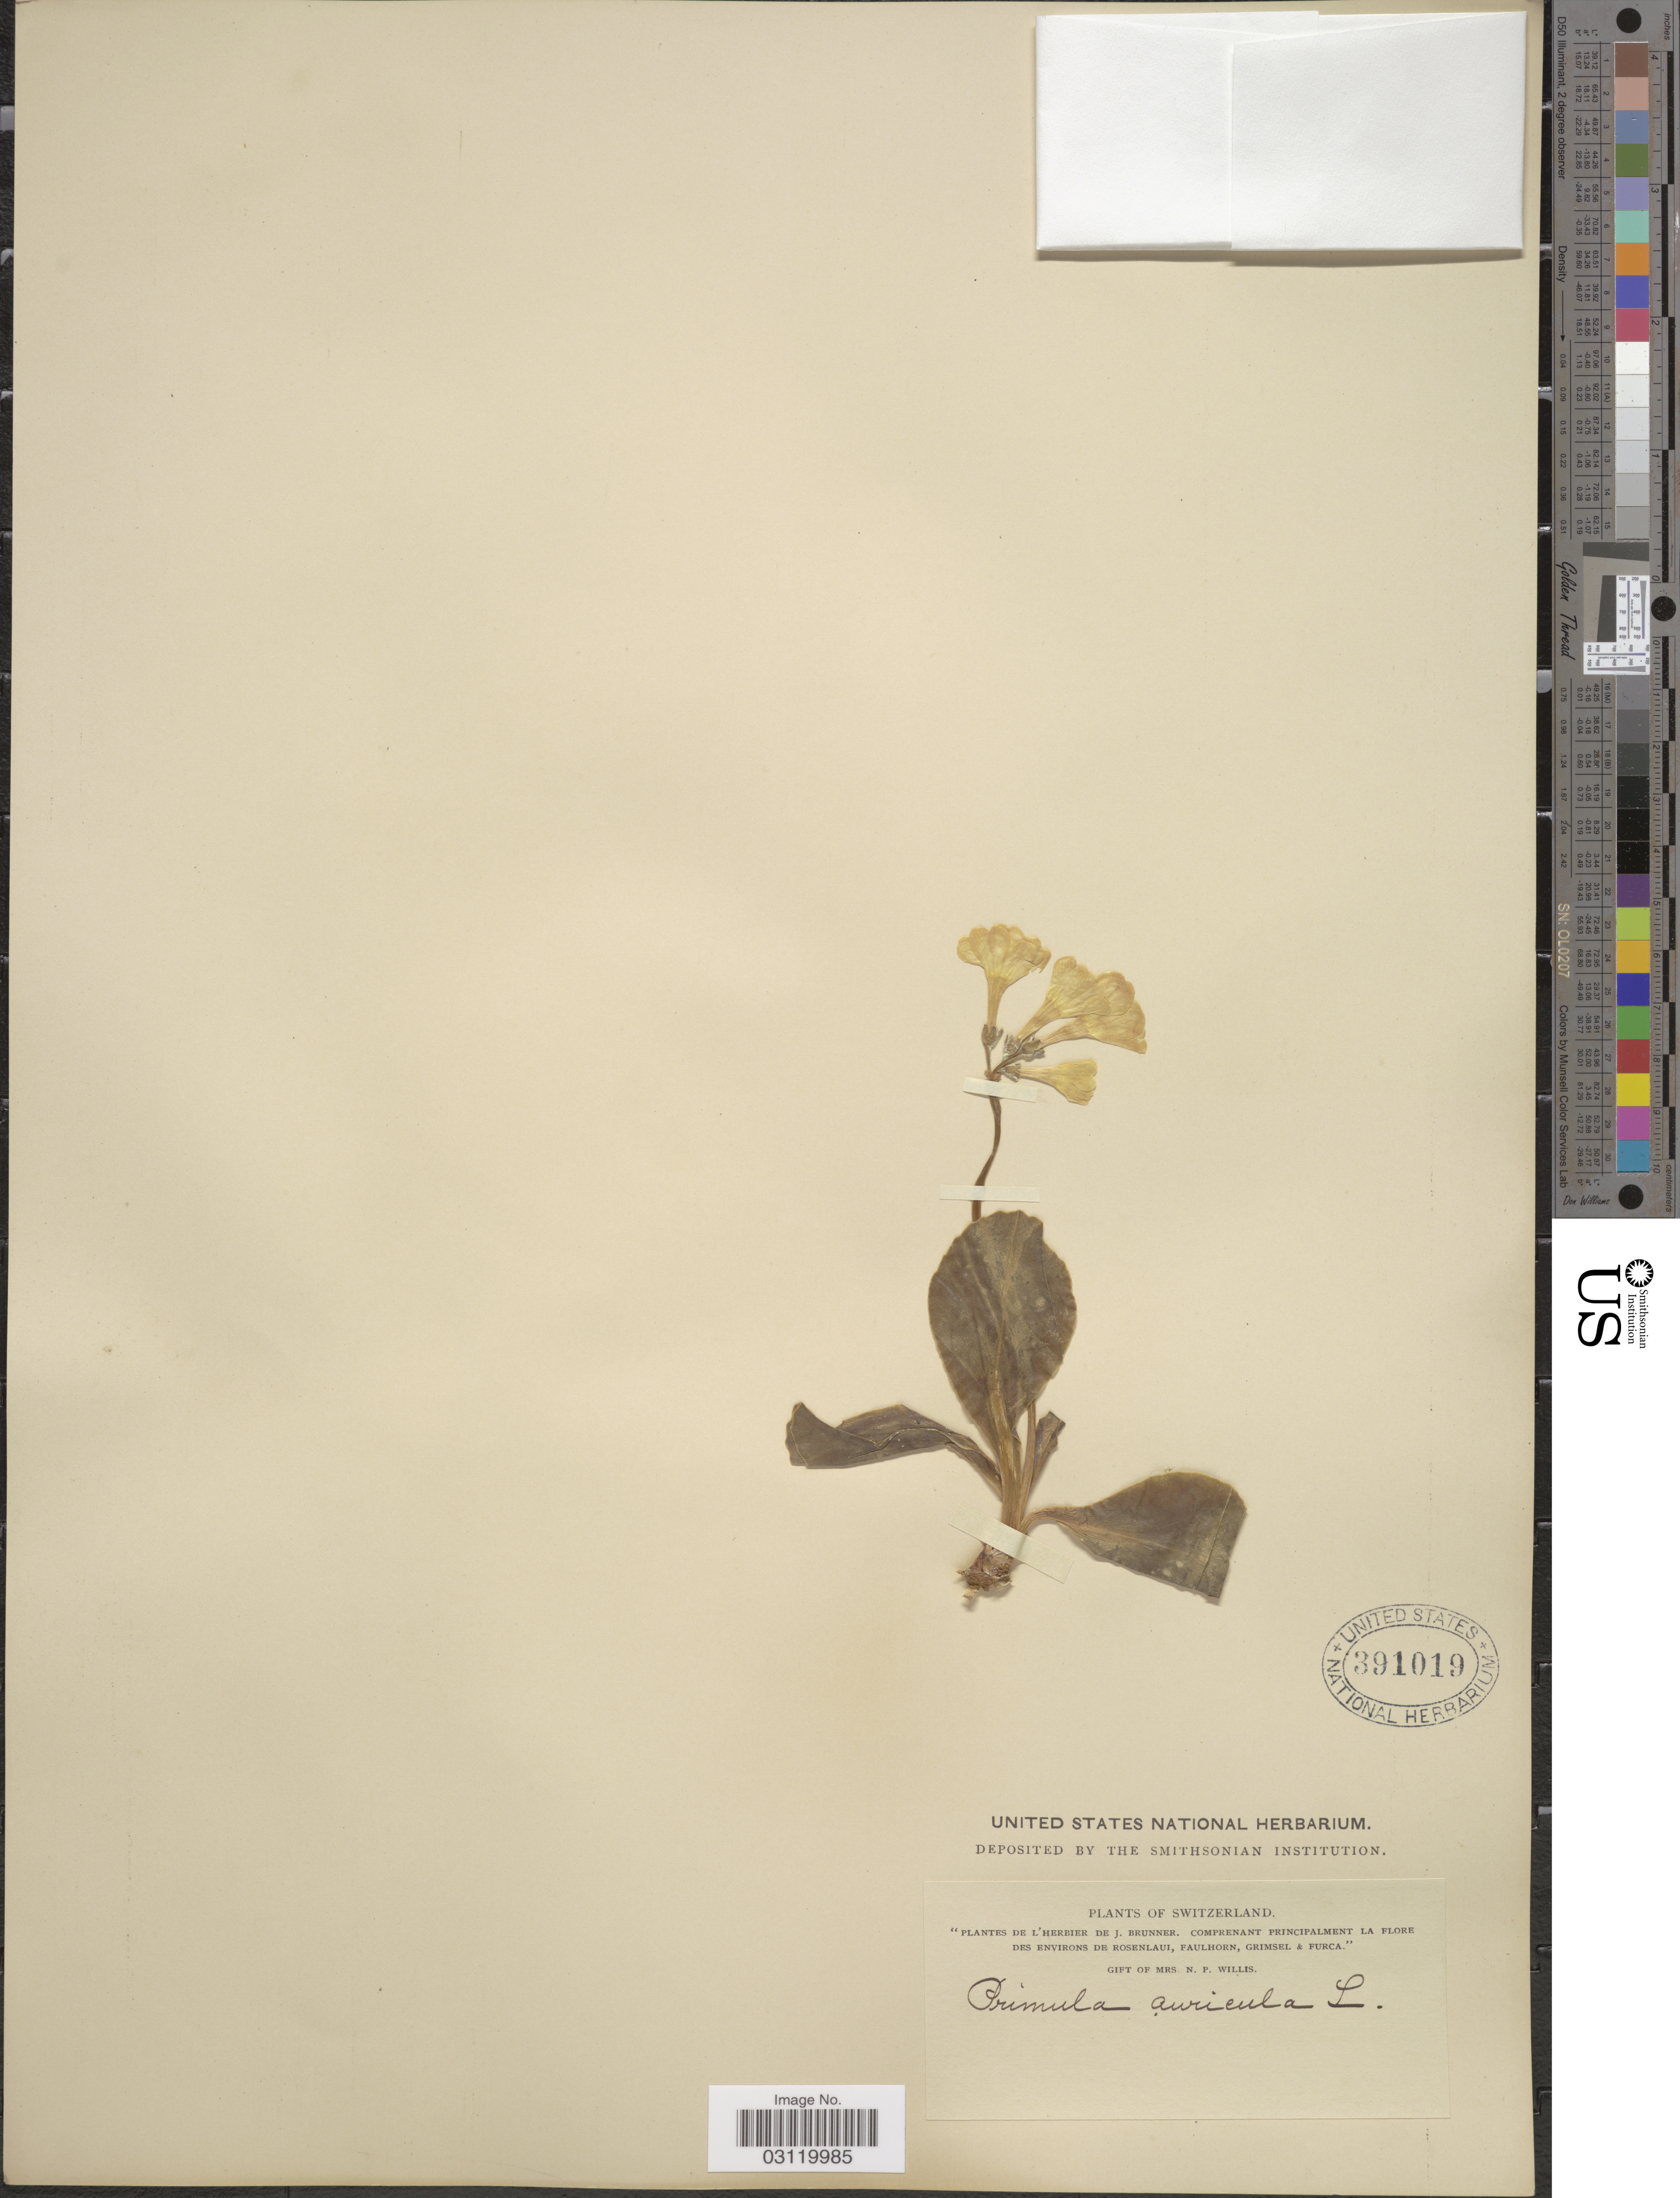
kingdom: Plantae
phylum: Tracheophyta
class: Magnoliopsida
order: Ericales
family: Primulaceae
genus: Primula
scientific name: Primula auricula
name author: L.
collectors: ex herb. J. Brunner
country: Switzerland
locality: Environs de Rosenlaui, Faulhorn, Grimsel & Furca.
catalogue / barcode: US 391019